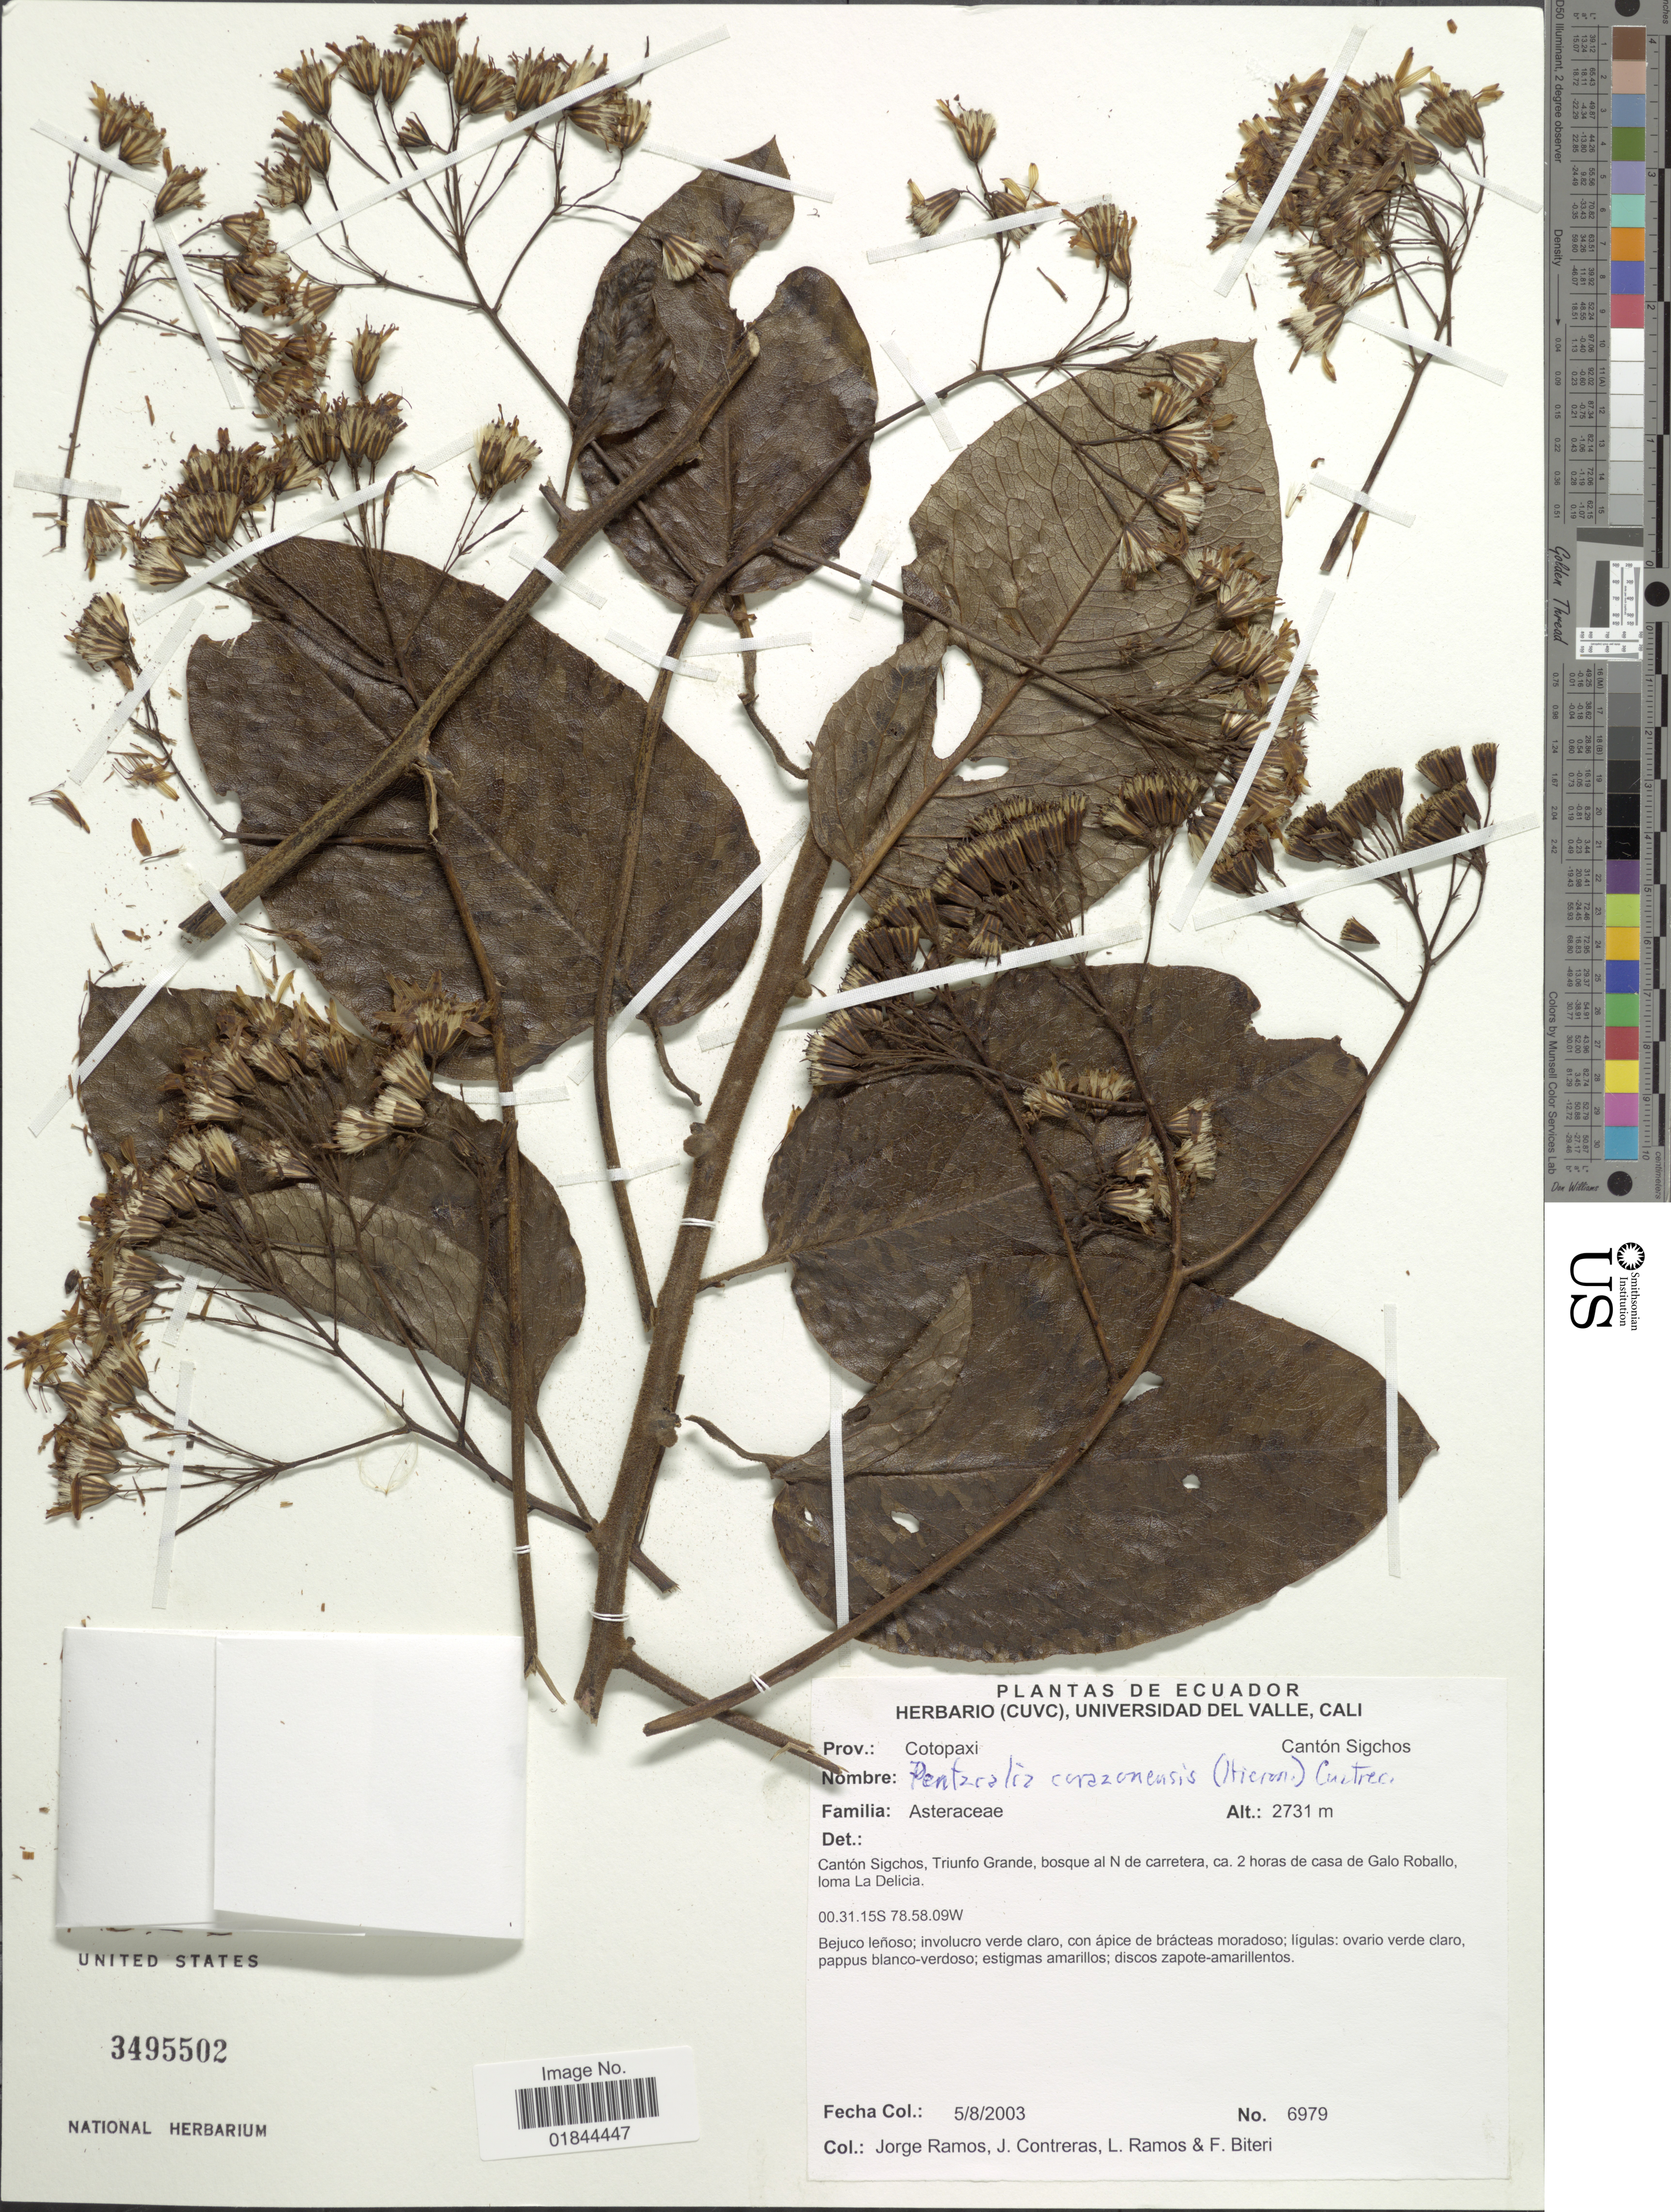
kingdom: Plantae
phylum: Tracheophyta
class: Magnoliopsida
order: Asterales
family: Asteraceae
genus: Pentacalia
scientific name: Pentacalia corazonensis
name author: (Hieron.) Cuatrec.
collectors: J. Ramos, J. Contreras, L. Ramos & F. Biteri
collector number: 6979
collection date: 2003-08-05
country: Ecuador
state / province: Cotopaxi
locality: Cantón Sigchos, Triunfo Grande, bosque al N de carretera, ca 2 horas de casa de Galo Roballo, loma La Delicia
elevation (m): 2731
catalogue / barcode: US 3495502